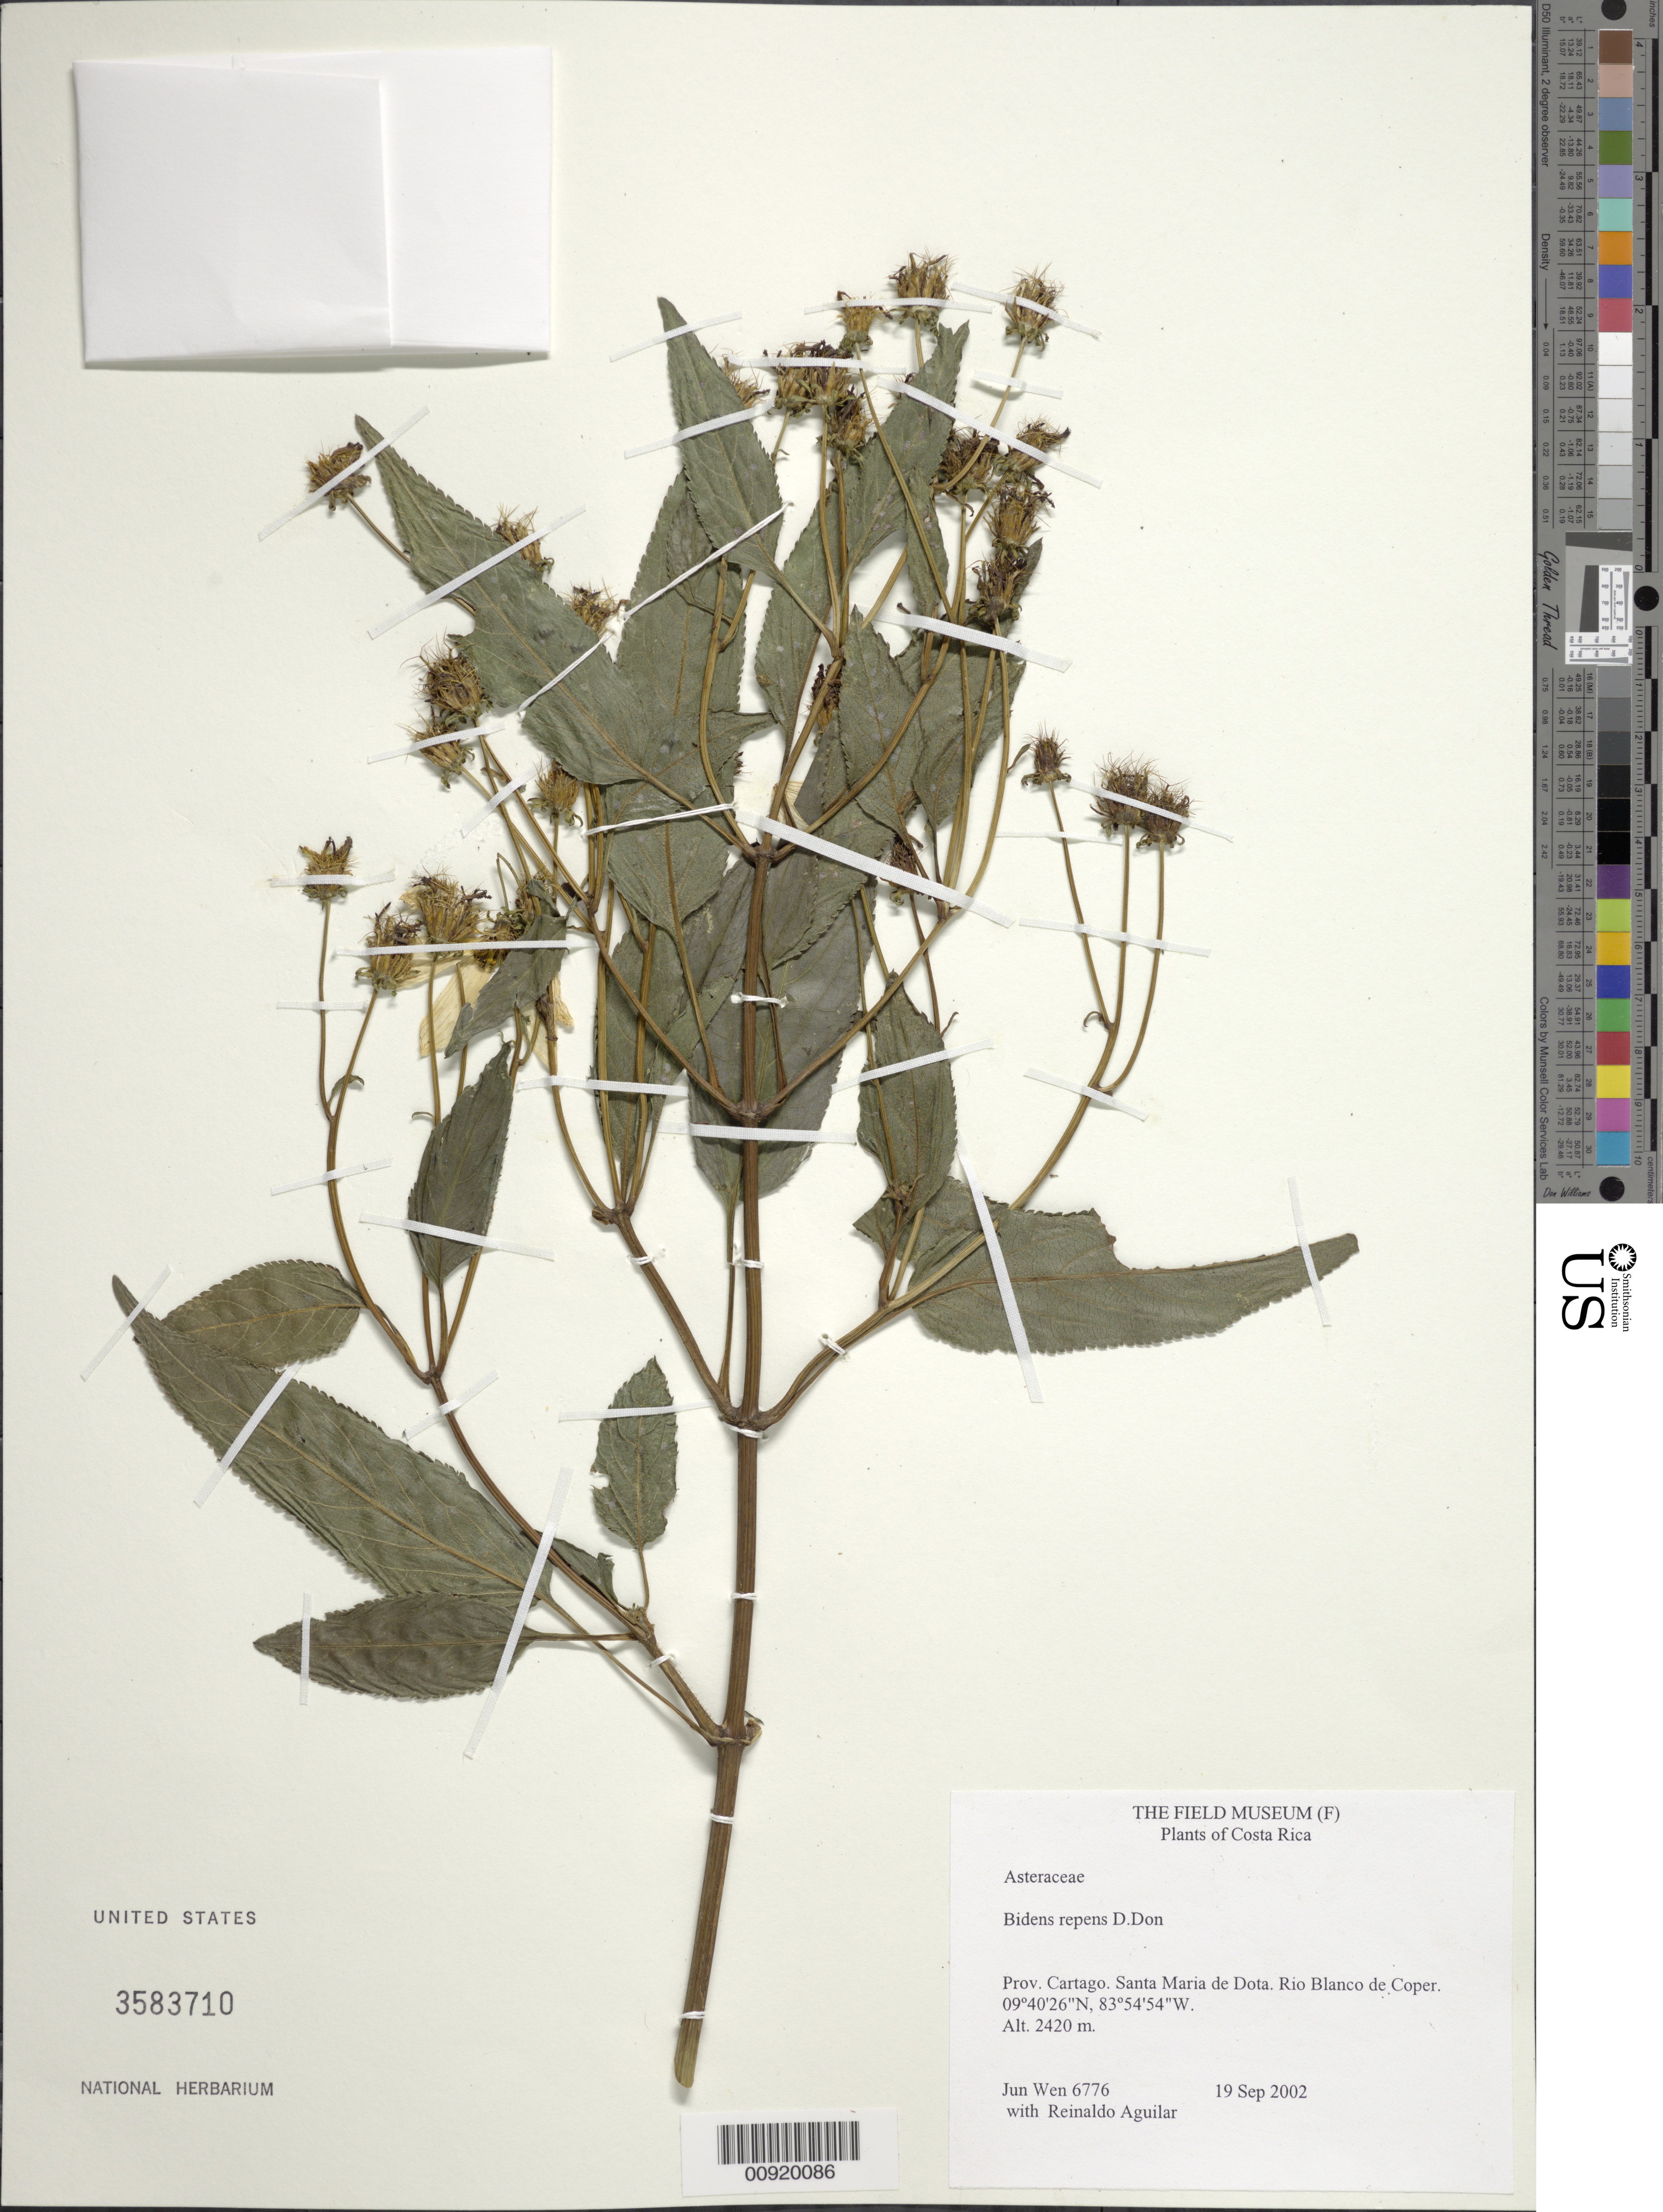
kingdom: Plantae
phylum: Tracheophyta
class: Magnoliopsida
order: Asterales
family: Asteraceae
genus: Bidens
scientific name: Bidens repens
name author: D. Don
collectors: J. Wen & R. Aguilar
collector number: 6776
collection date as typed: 19 Sep 2002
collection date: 2002-09-19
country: Costa Rica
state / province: Cartago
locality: Santa Maria de Dota. Rio Blanco de Coper.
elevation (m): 2420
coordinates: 9 40 26 N, 83 54 54 W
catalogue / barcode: US 3583710